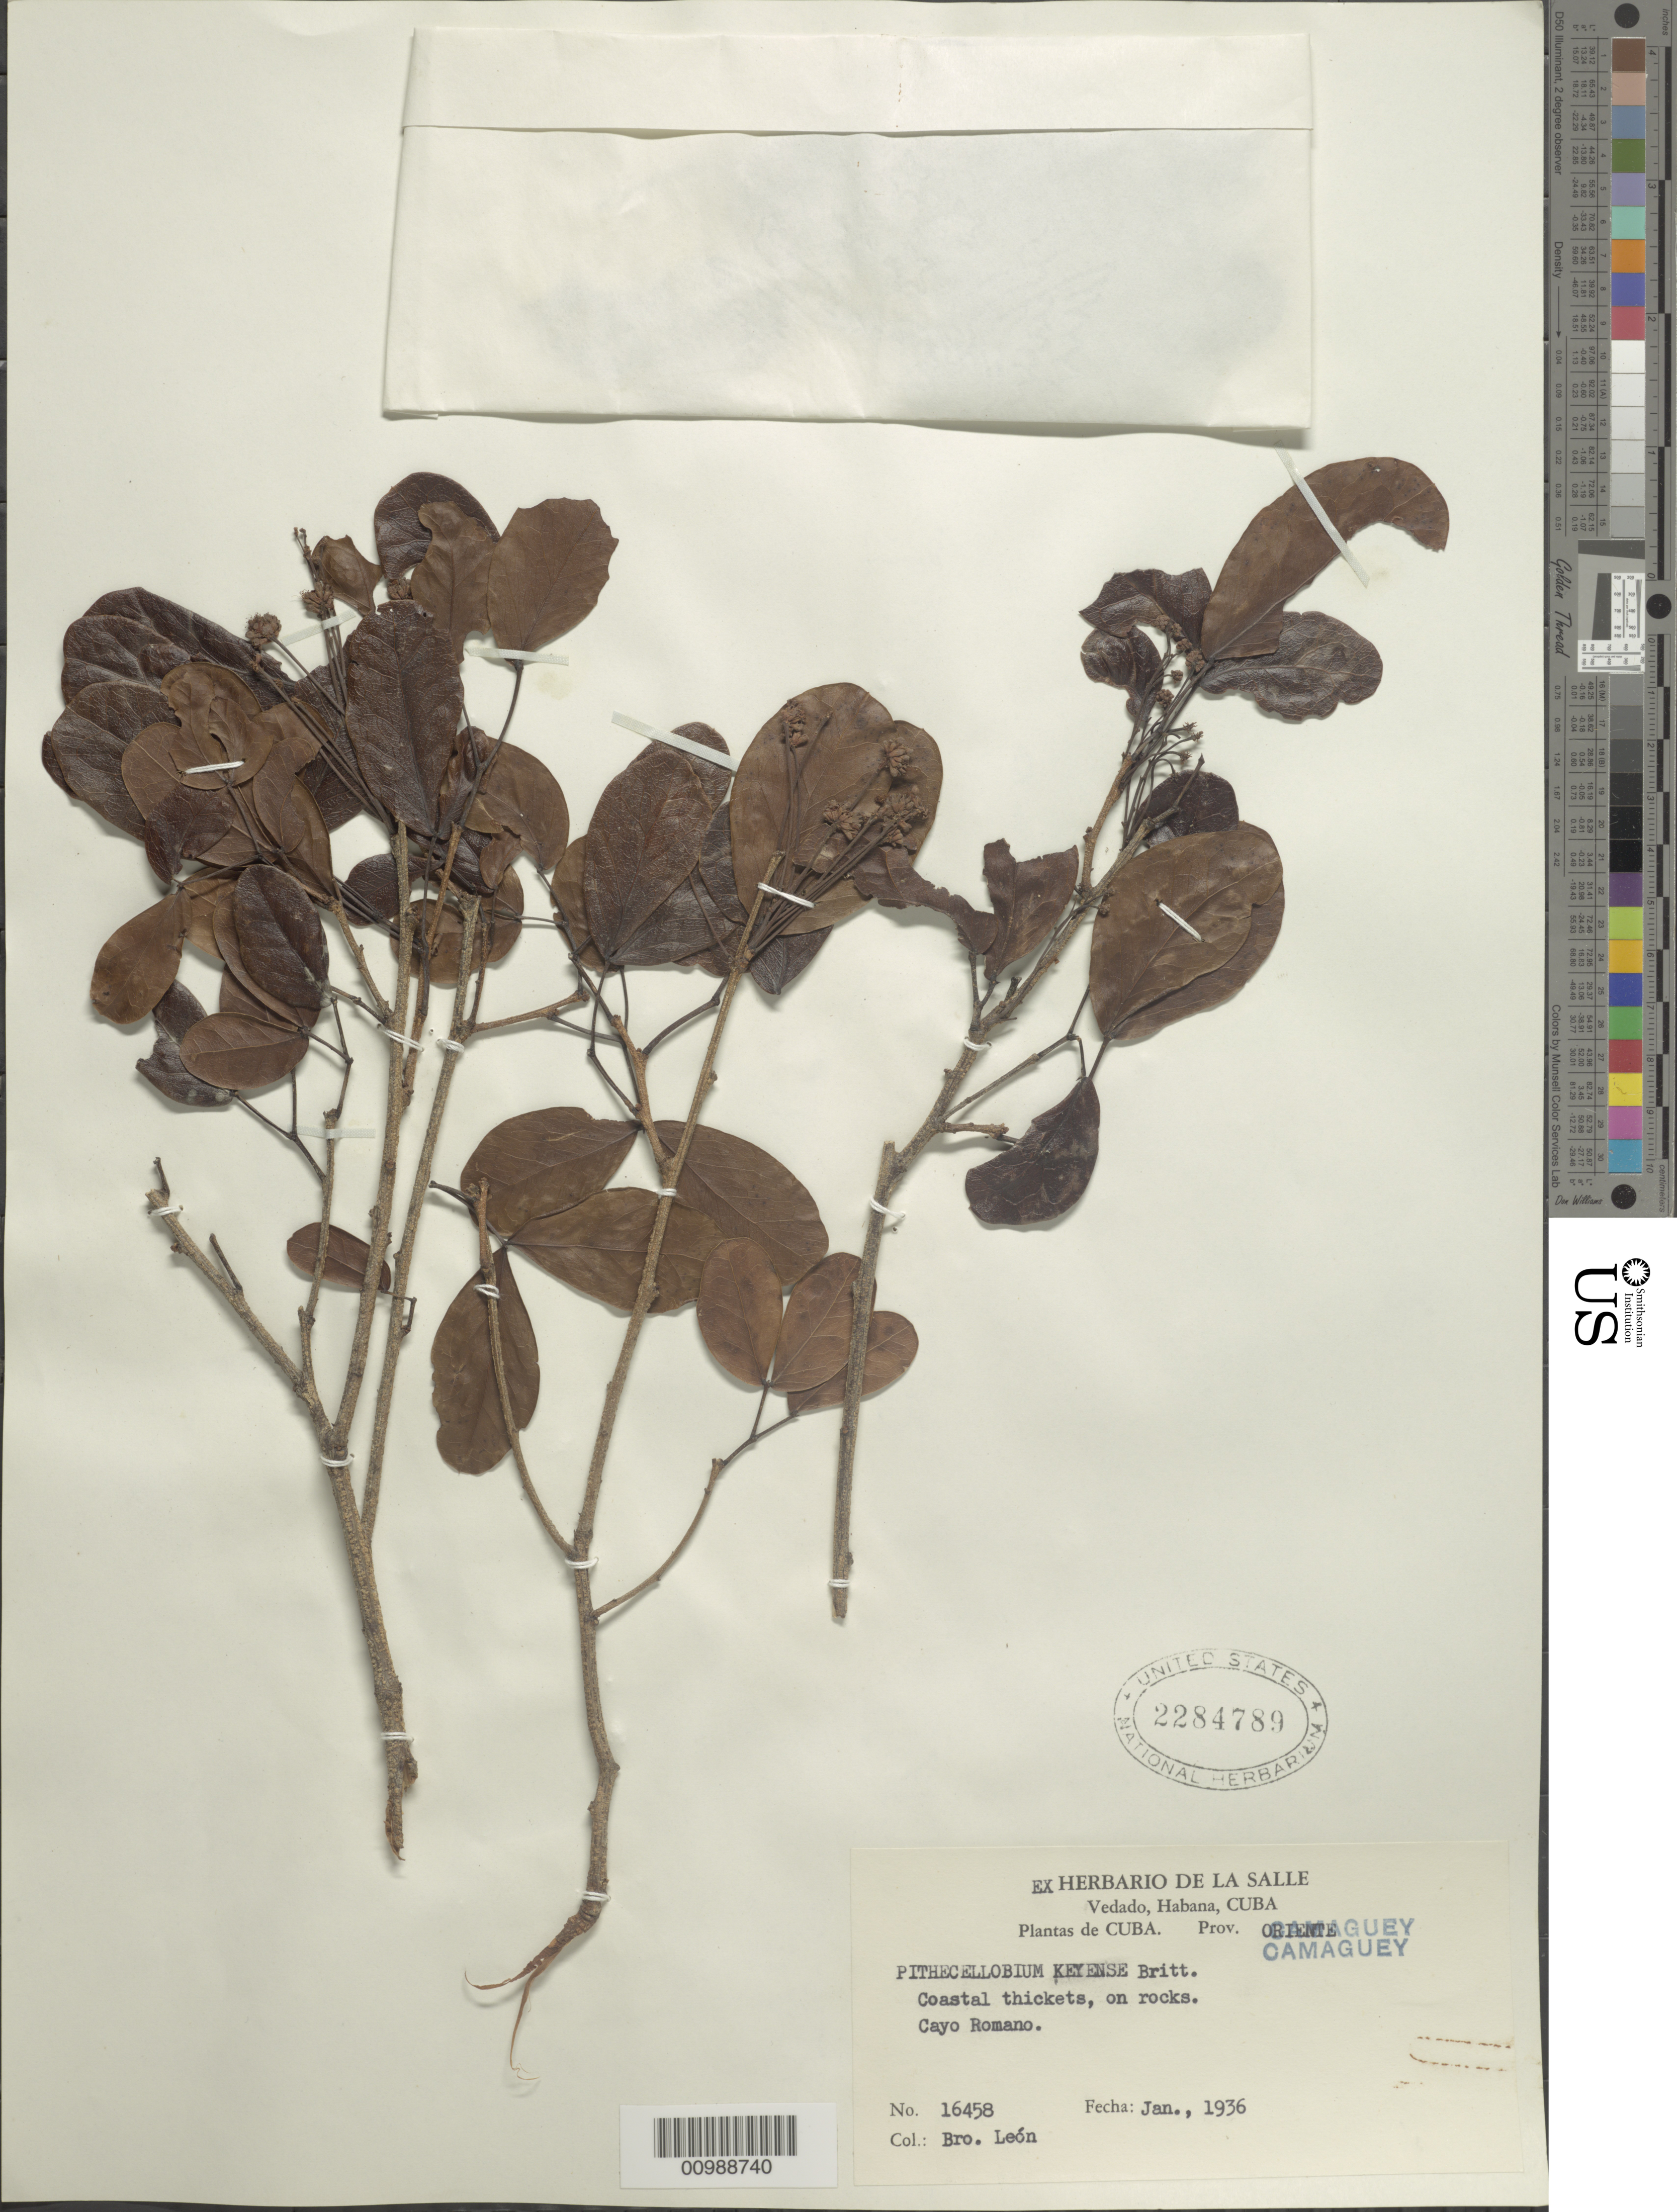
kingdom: Plantae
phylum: Tracheophyta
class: Magnoliopsida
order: Fabales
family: Fabaceae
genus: Pithecellobium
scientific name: Pithecellobium keyense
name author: Britton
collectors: Bro. León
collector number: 16458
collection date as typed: Jan 1936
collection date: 1936-01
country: Cuba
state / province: Camagüey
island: Cuba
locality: Cayo Romano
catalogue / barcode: US 2284789